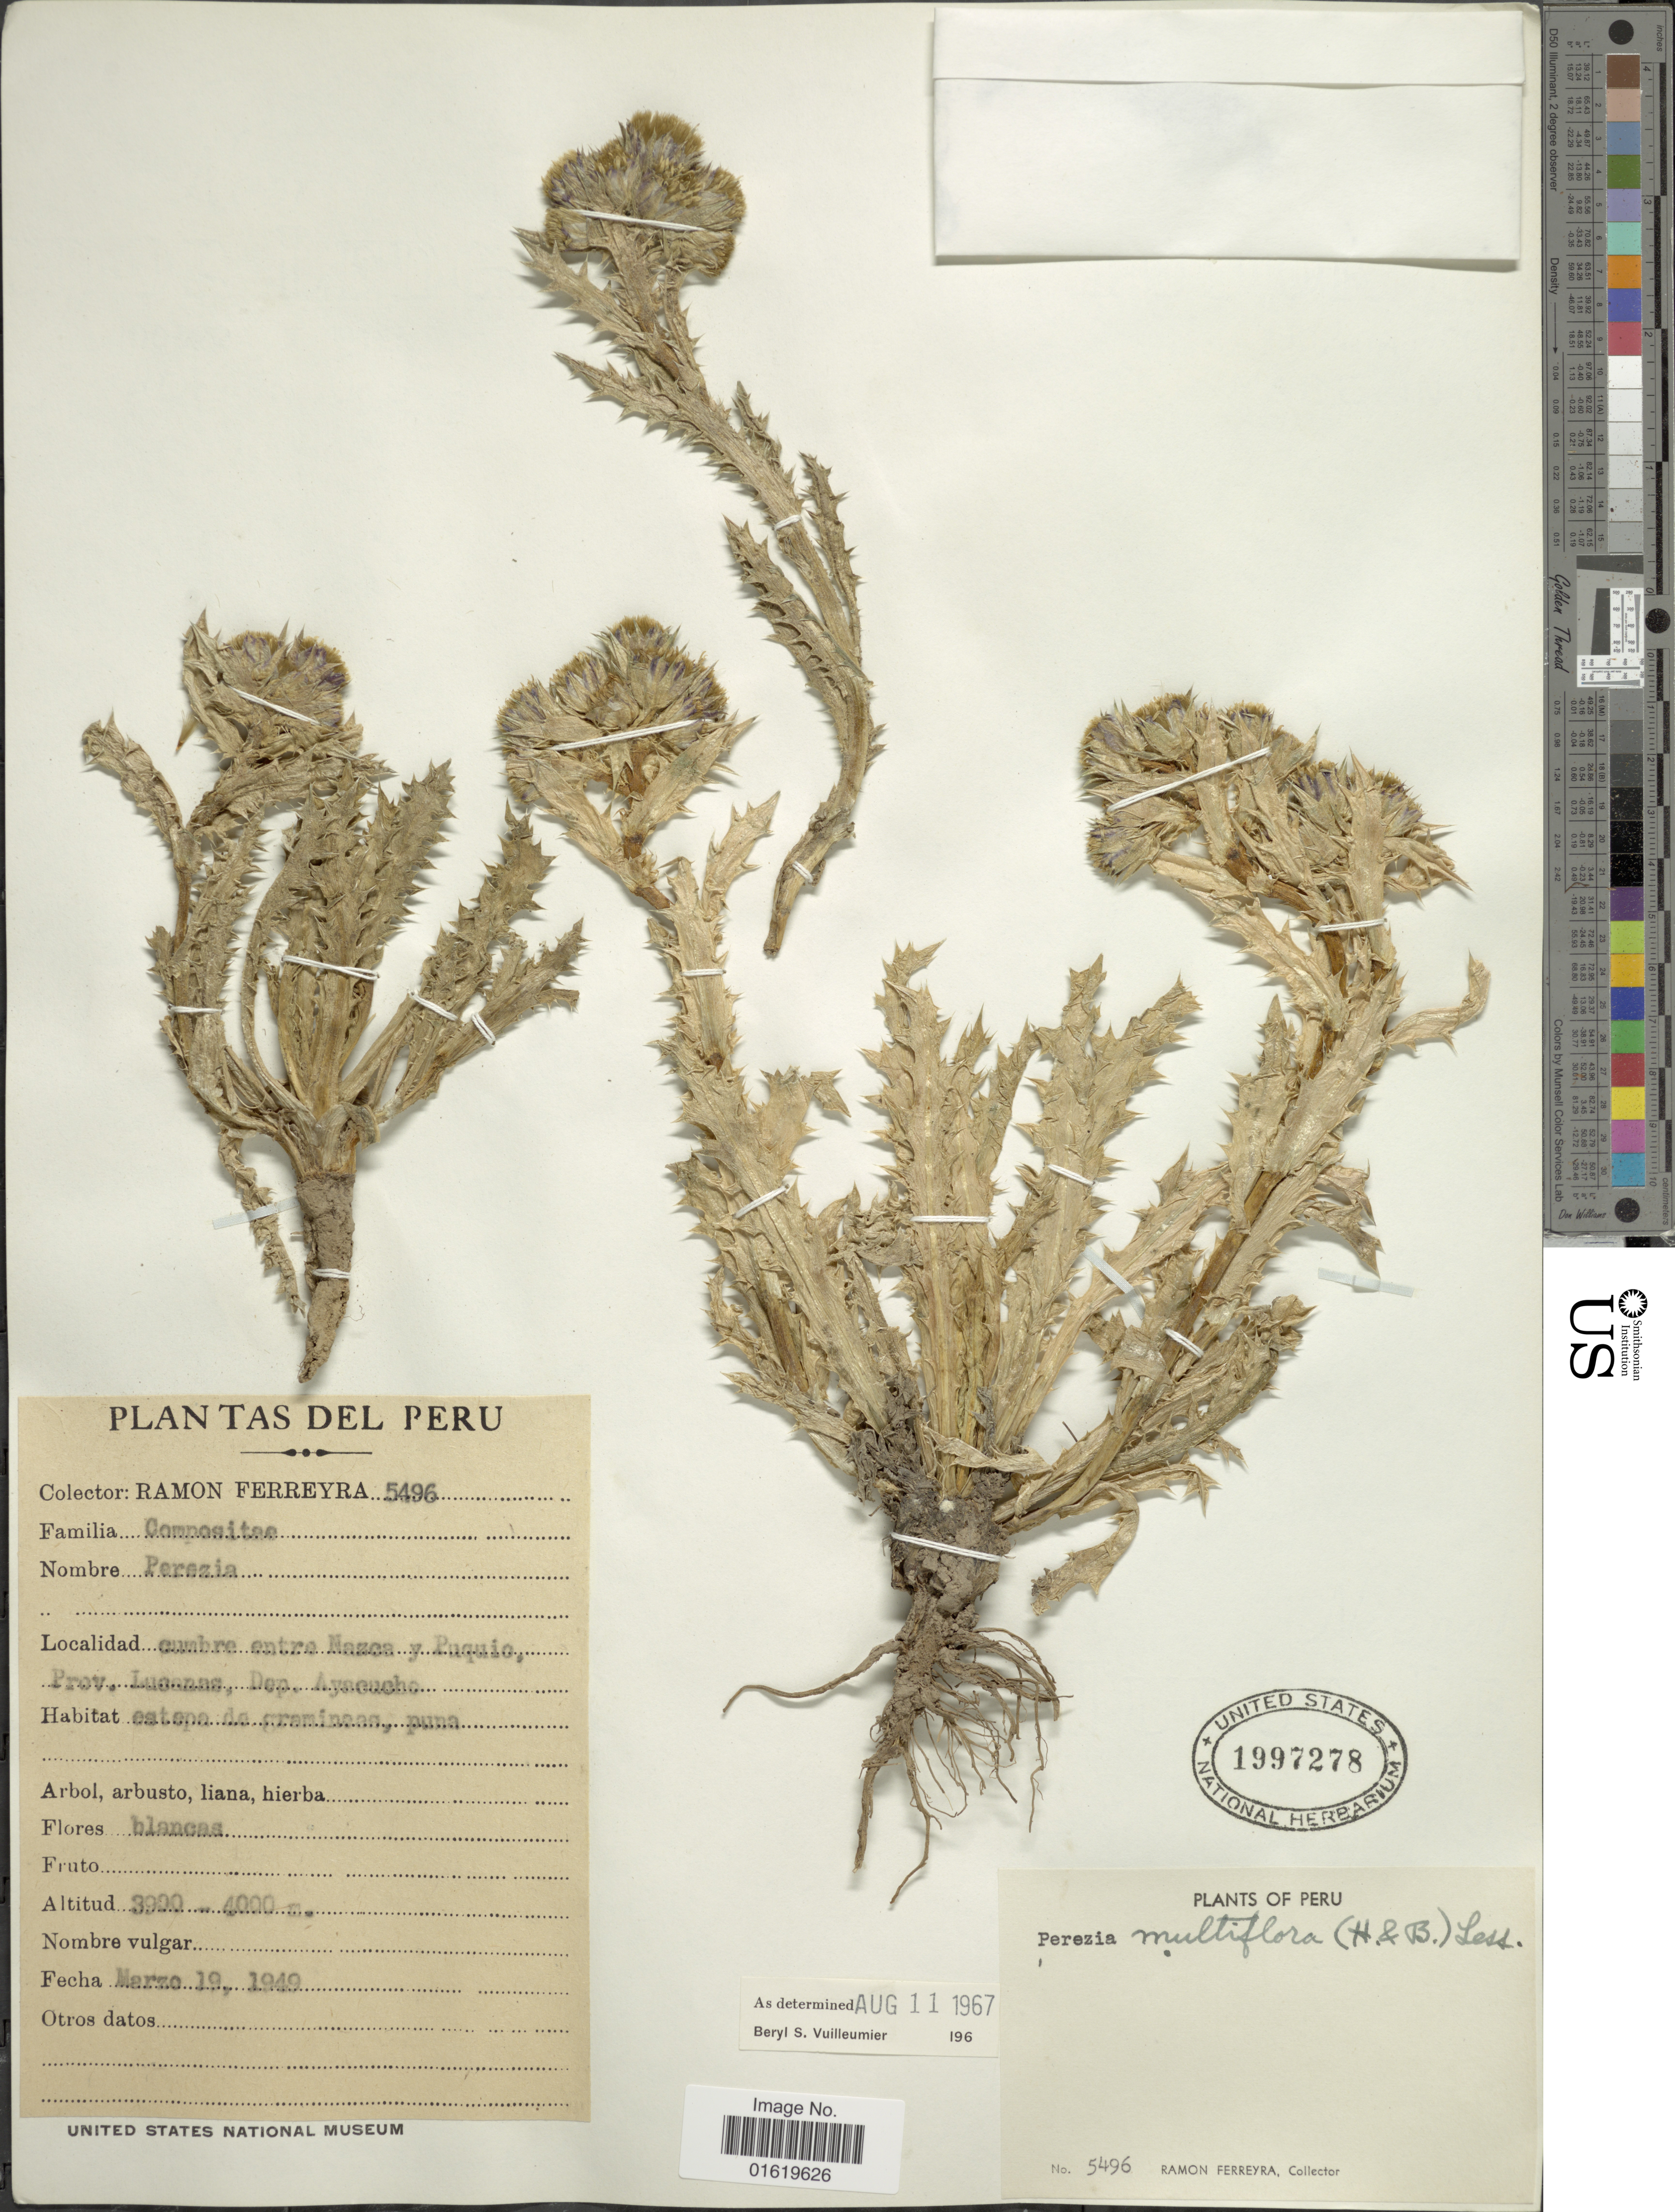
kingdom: Plantae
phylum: Tracheophyta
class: Magnoliopsida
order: Asterales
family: Asteraceae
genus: Perezia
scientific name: Perezia multiflora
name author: Less.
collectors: R. A. Ferreyra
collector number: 5496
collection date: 1949-03-19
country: Peru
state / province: Ayacucho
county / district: Lucanas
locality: Cumbre entre Nazca y Puquio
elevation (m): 3900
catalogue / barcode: US 1997278